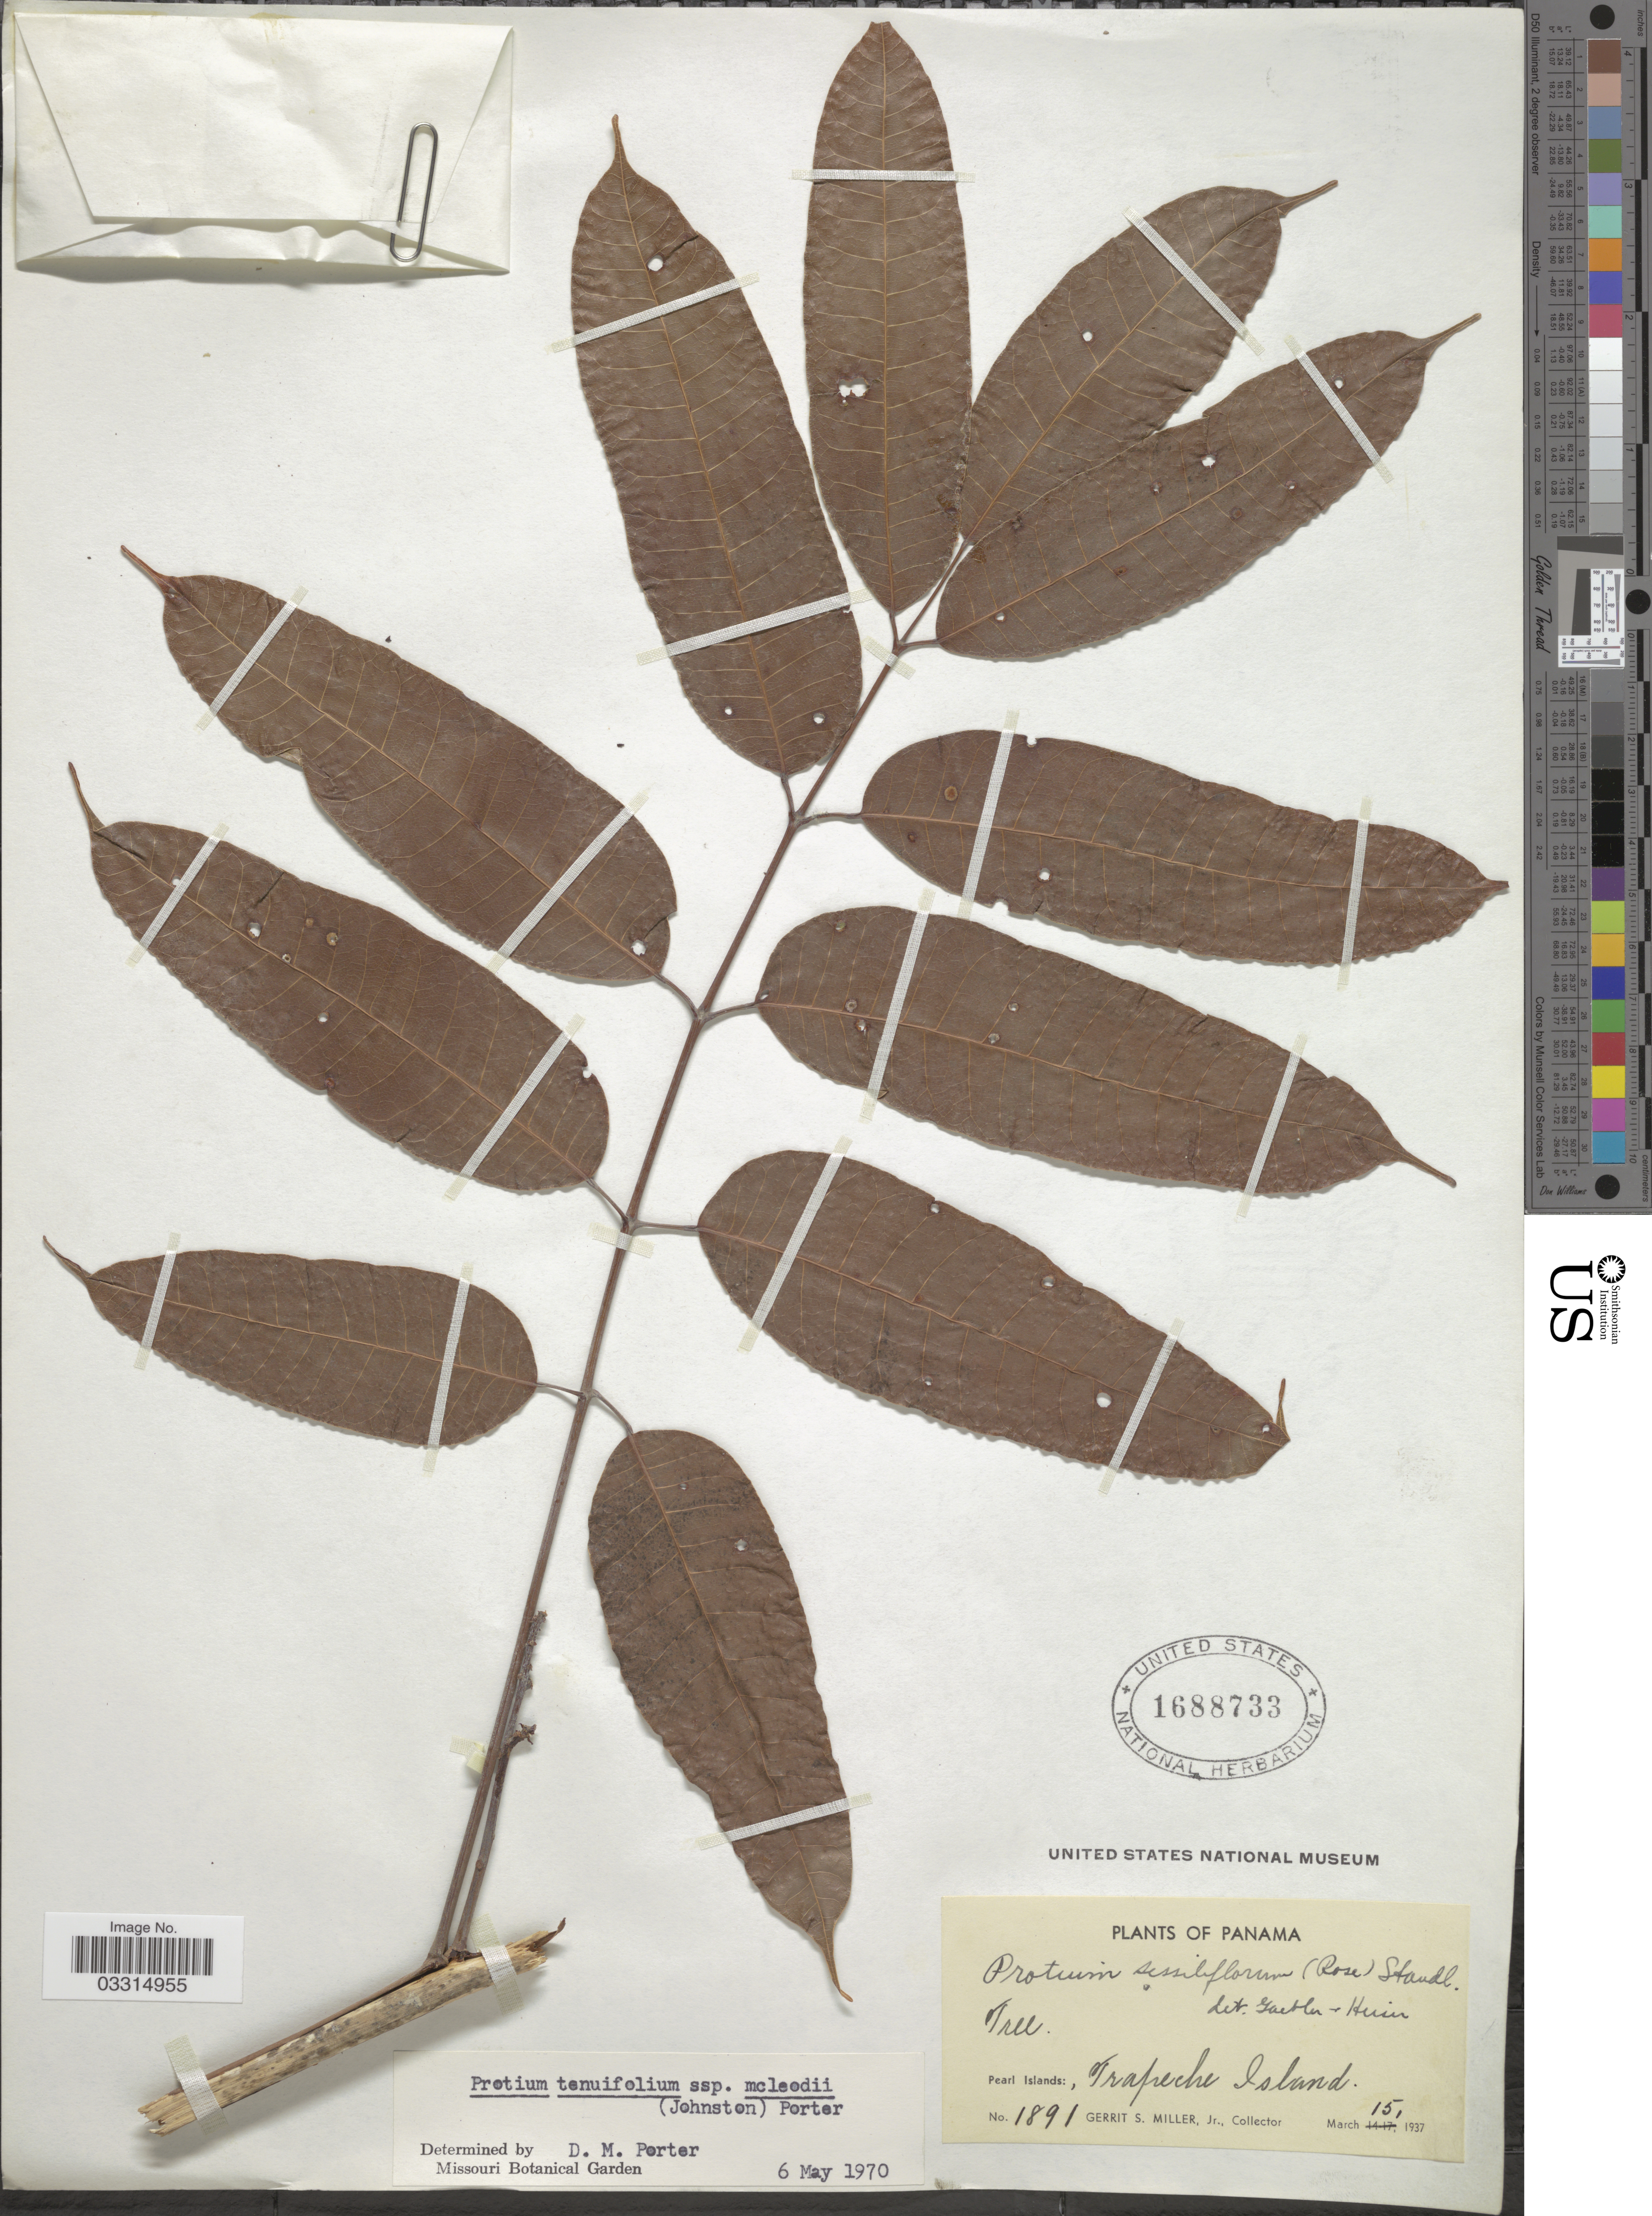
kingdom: Plantae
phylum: Tracheophyta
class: Magnoliopsida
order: Sapindales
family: Burseraceae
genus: Protium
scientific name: Protium tenuifolium var. mcleodii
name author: (I.M. Johnst.) D.M. Porter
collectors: G. S. Miller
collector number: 1891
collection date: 1937-03-15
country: Panama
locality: Pearl Island:, Trapeche Island.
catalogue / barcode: US 1688733